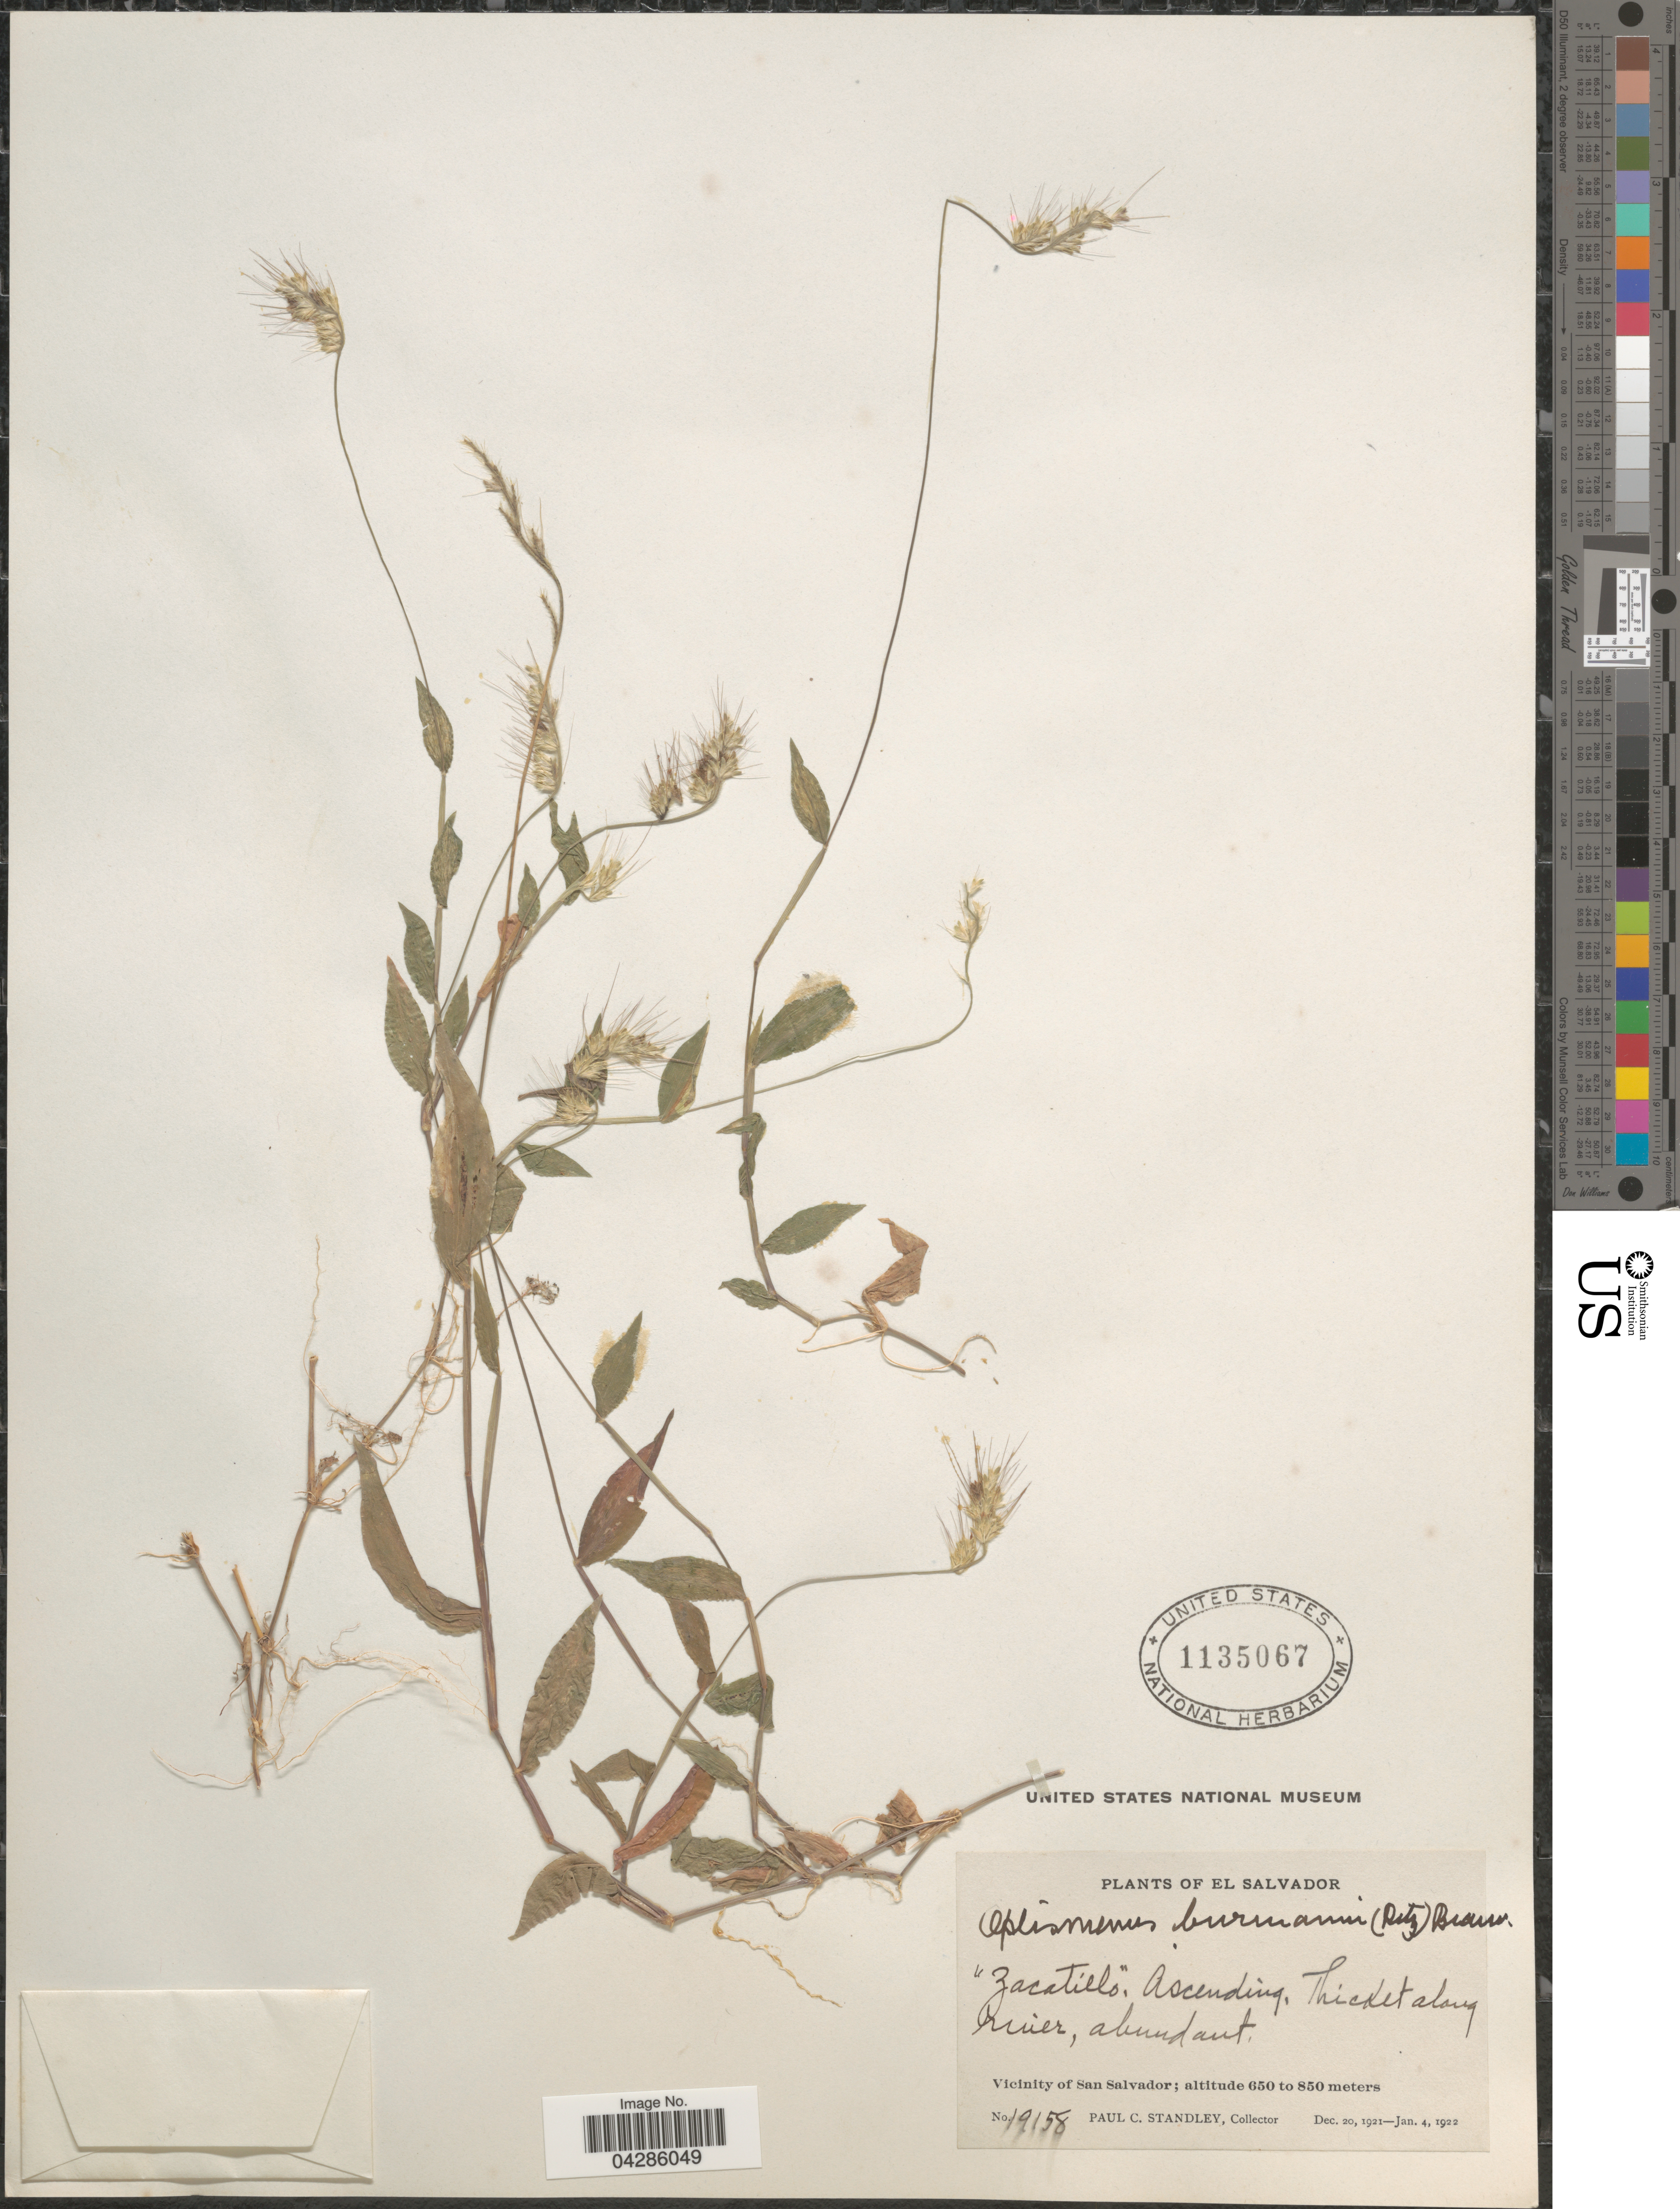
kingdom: Plantae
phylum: Tracheophyta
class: Liliopsida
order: Poales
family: Poaceae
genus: Oplismenus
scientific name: Oplismenus burmannii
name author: (Retz.) P. Beauv.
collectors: P. C. Standley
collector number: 19158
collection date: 1921-12-20/1922-01-04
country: El Salvador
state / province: San Salvador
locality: Thicket along river, abundant. Vicinity of San Salvador.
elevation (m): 650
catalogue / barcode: US 1135067